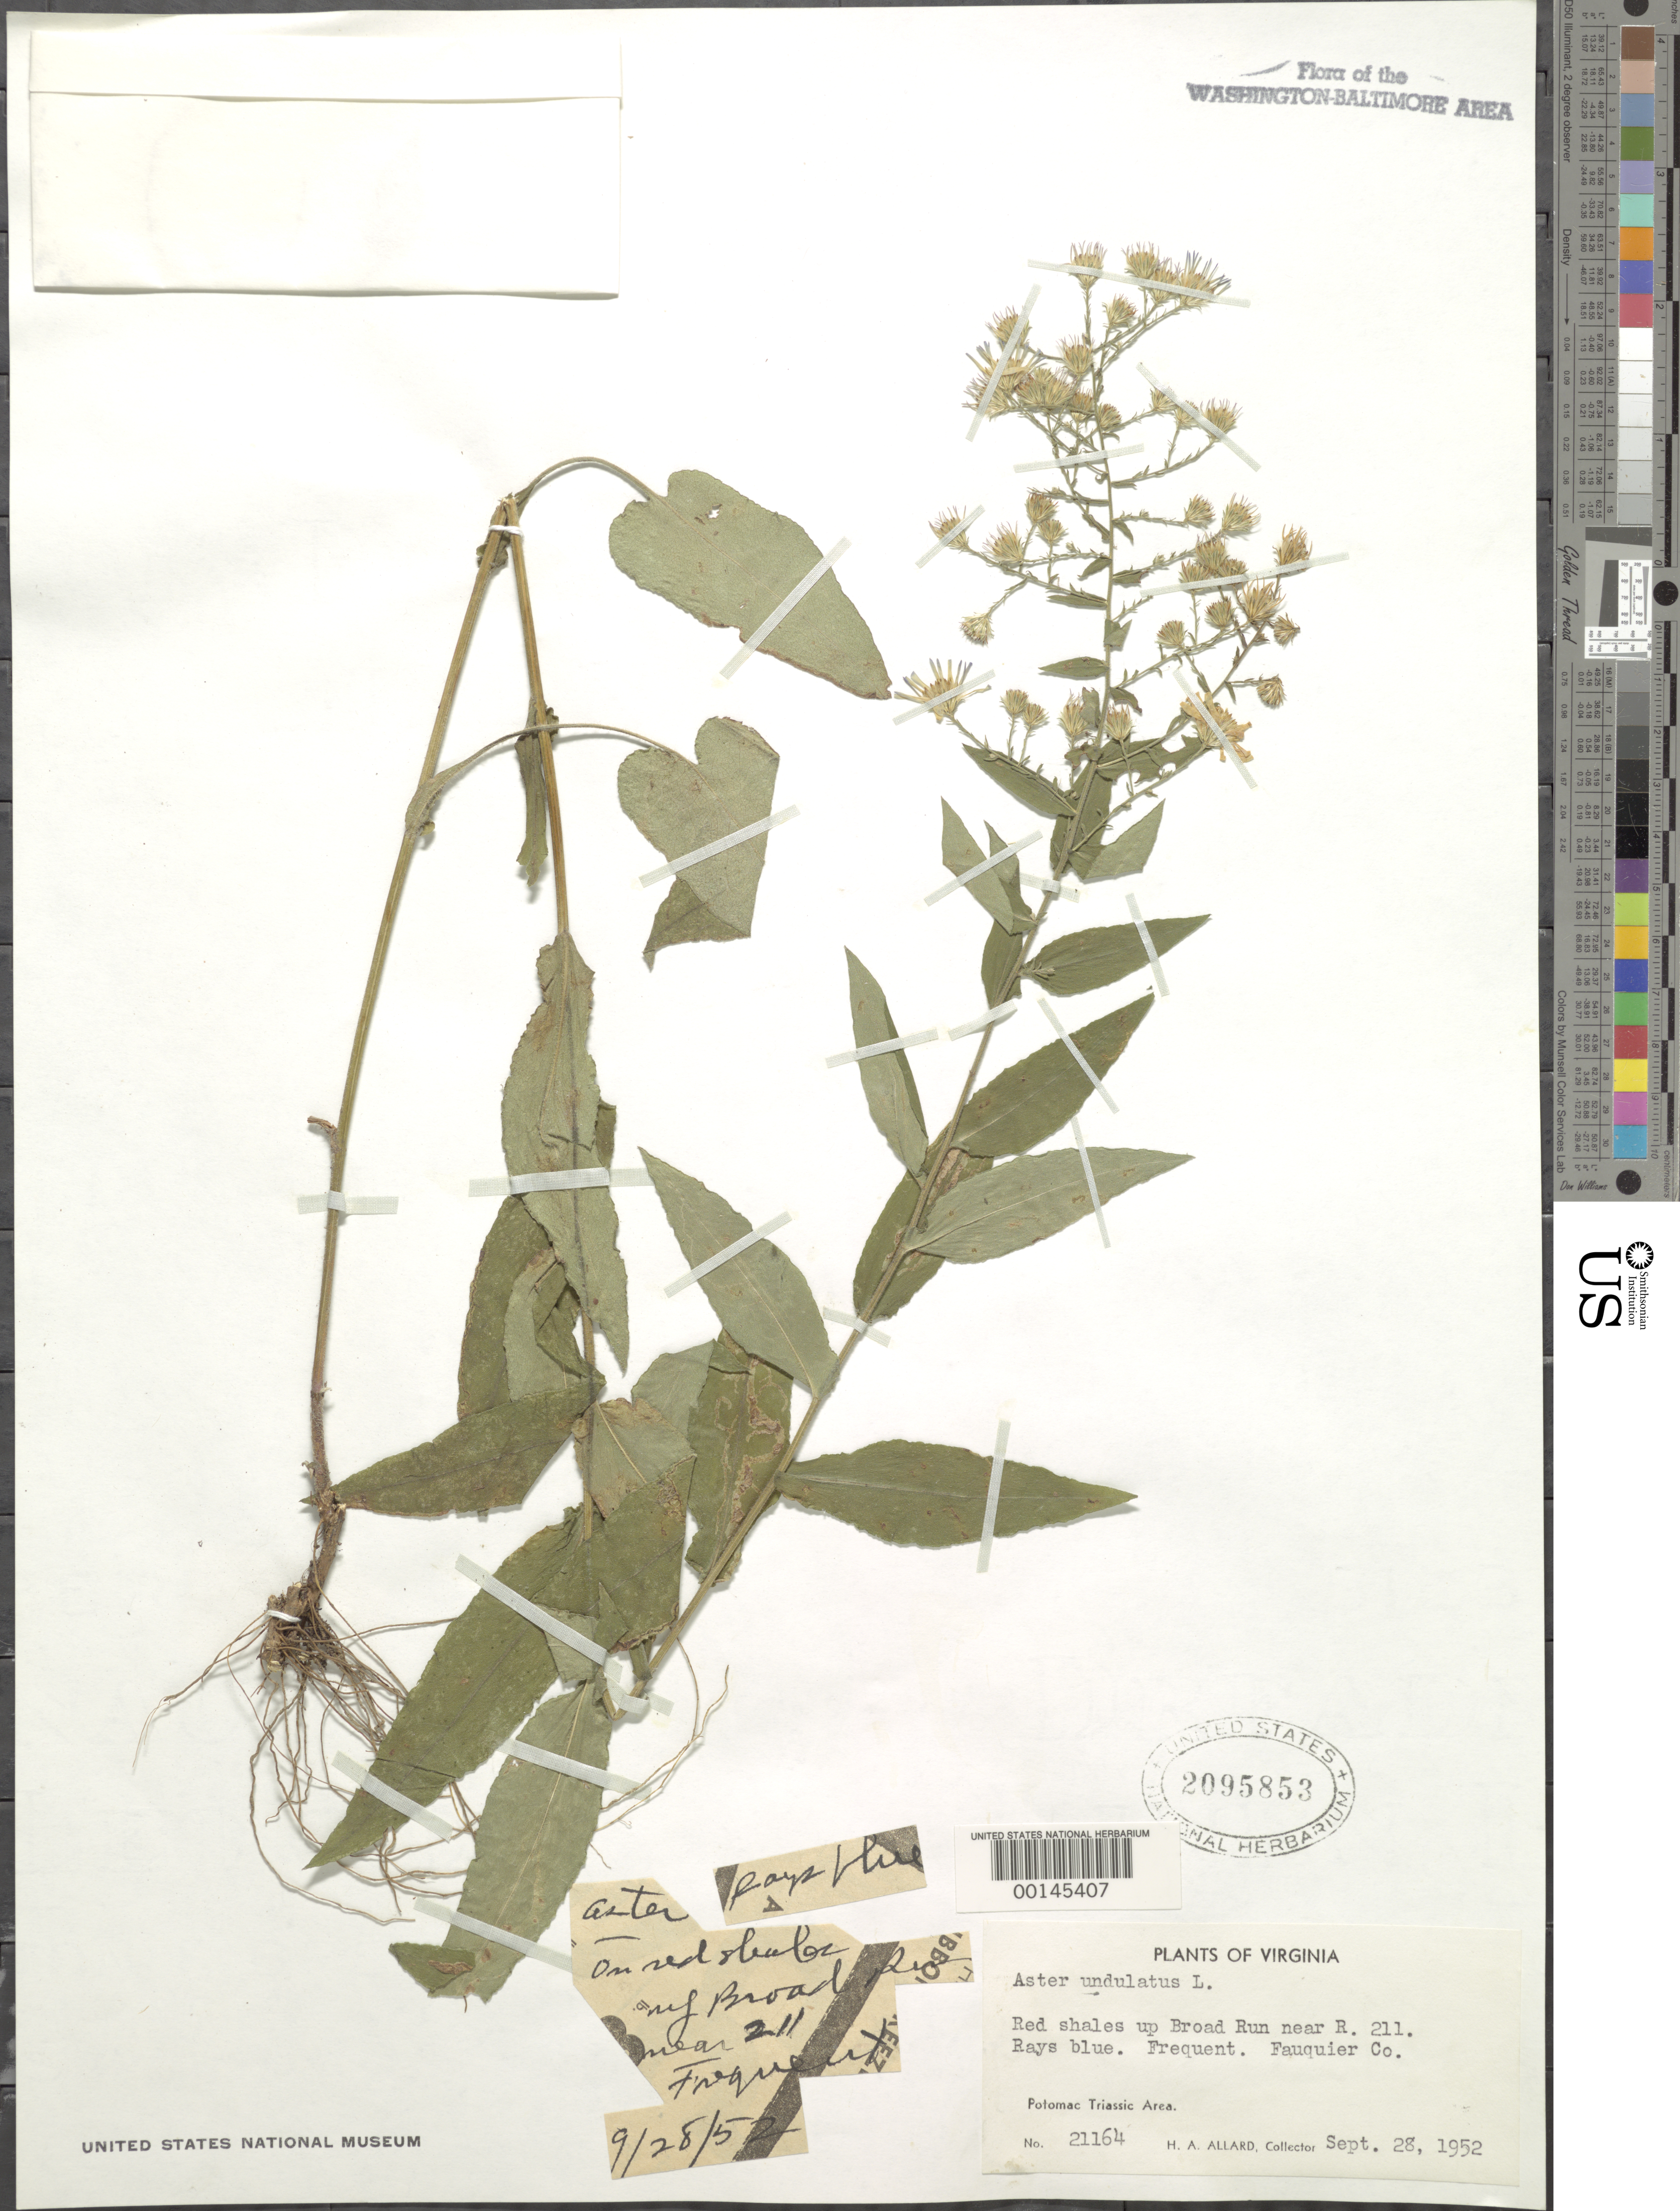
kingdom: Plantae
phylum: Tracheophyta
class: Magnoliopsida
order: Asterales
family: Asteraceae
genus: Symphyotrichum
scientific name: Symphyotrichum undulatum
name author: (L.) G.L. Nesom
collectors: H. A. Allard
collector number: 21164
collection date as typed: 28 Sep 1952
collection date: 1952-09-28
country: United States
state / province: Virginia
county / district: Fauquier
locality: Broad Run near Rt. 211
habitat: Red shales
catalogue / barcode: US 2095853